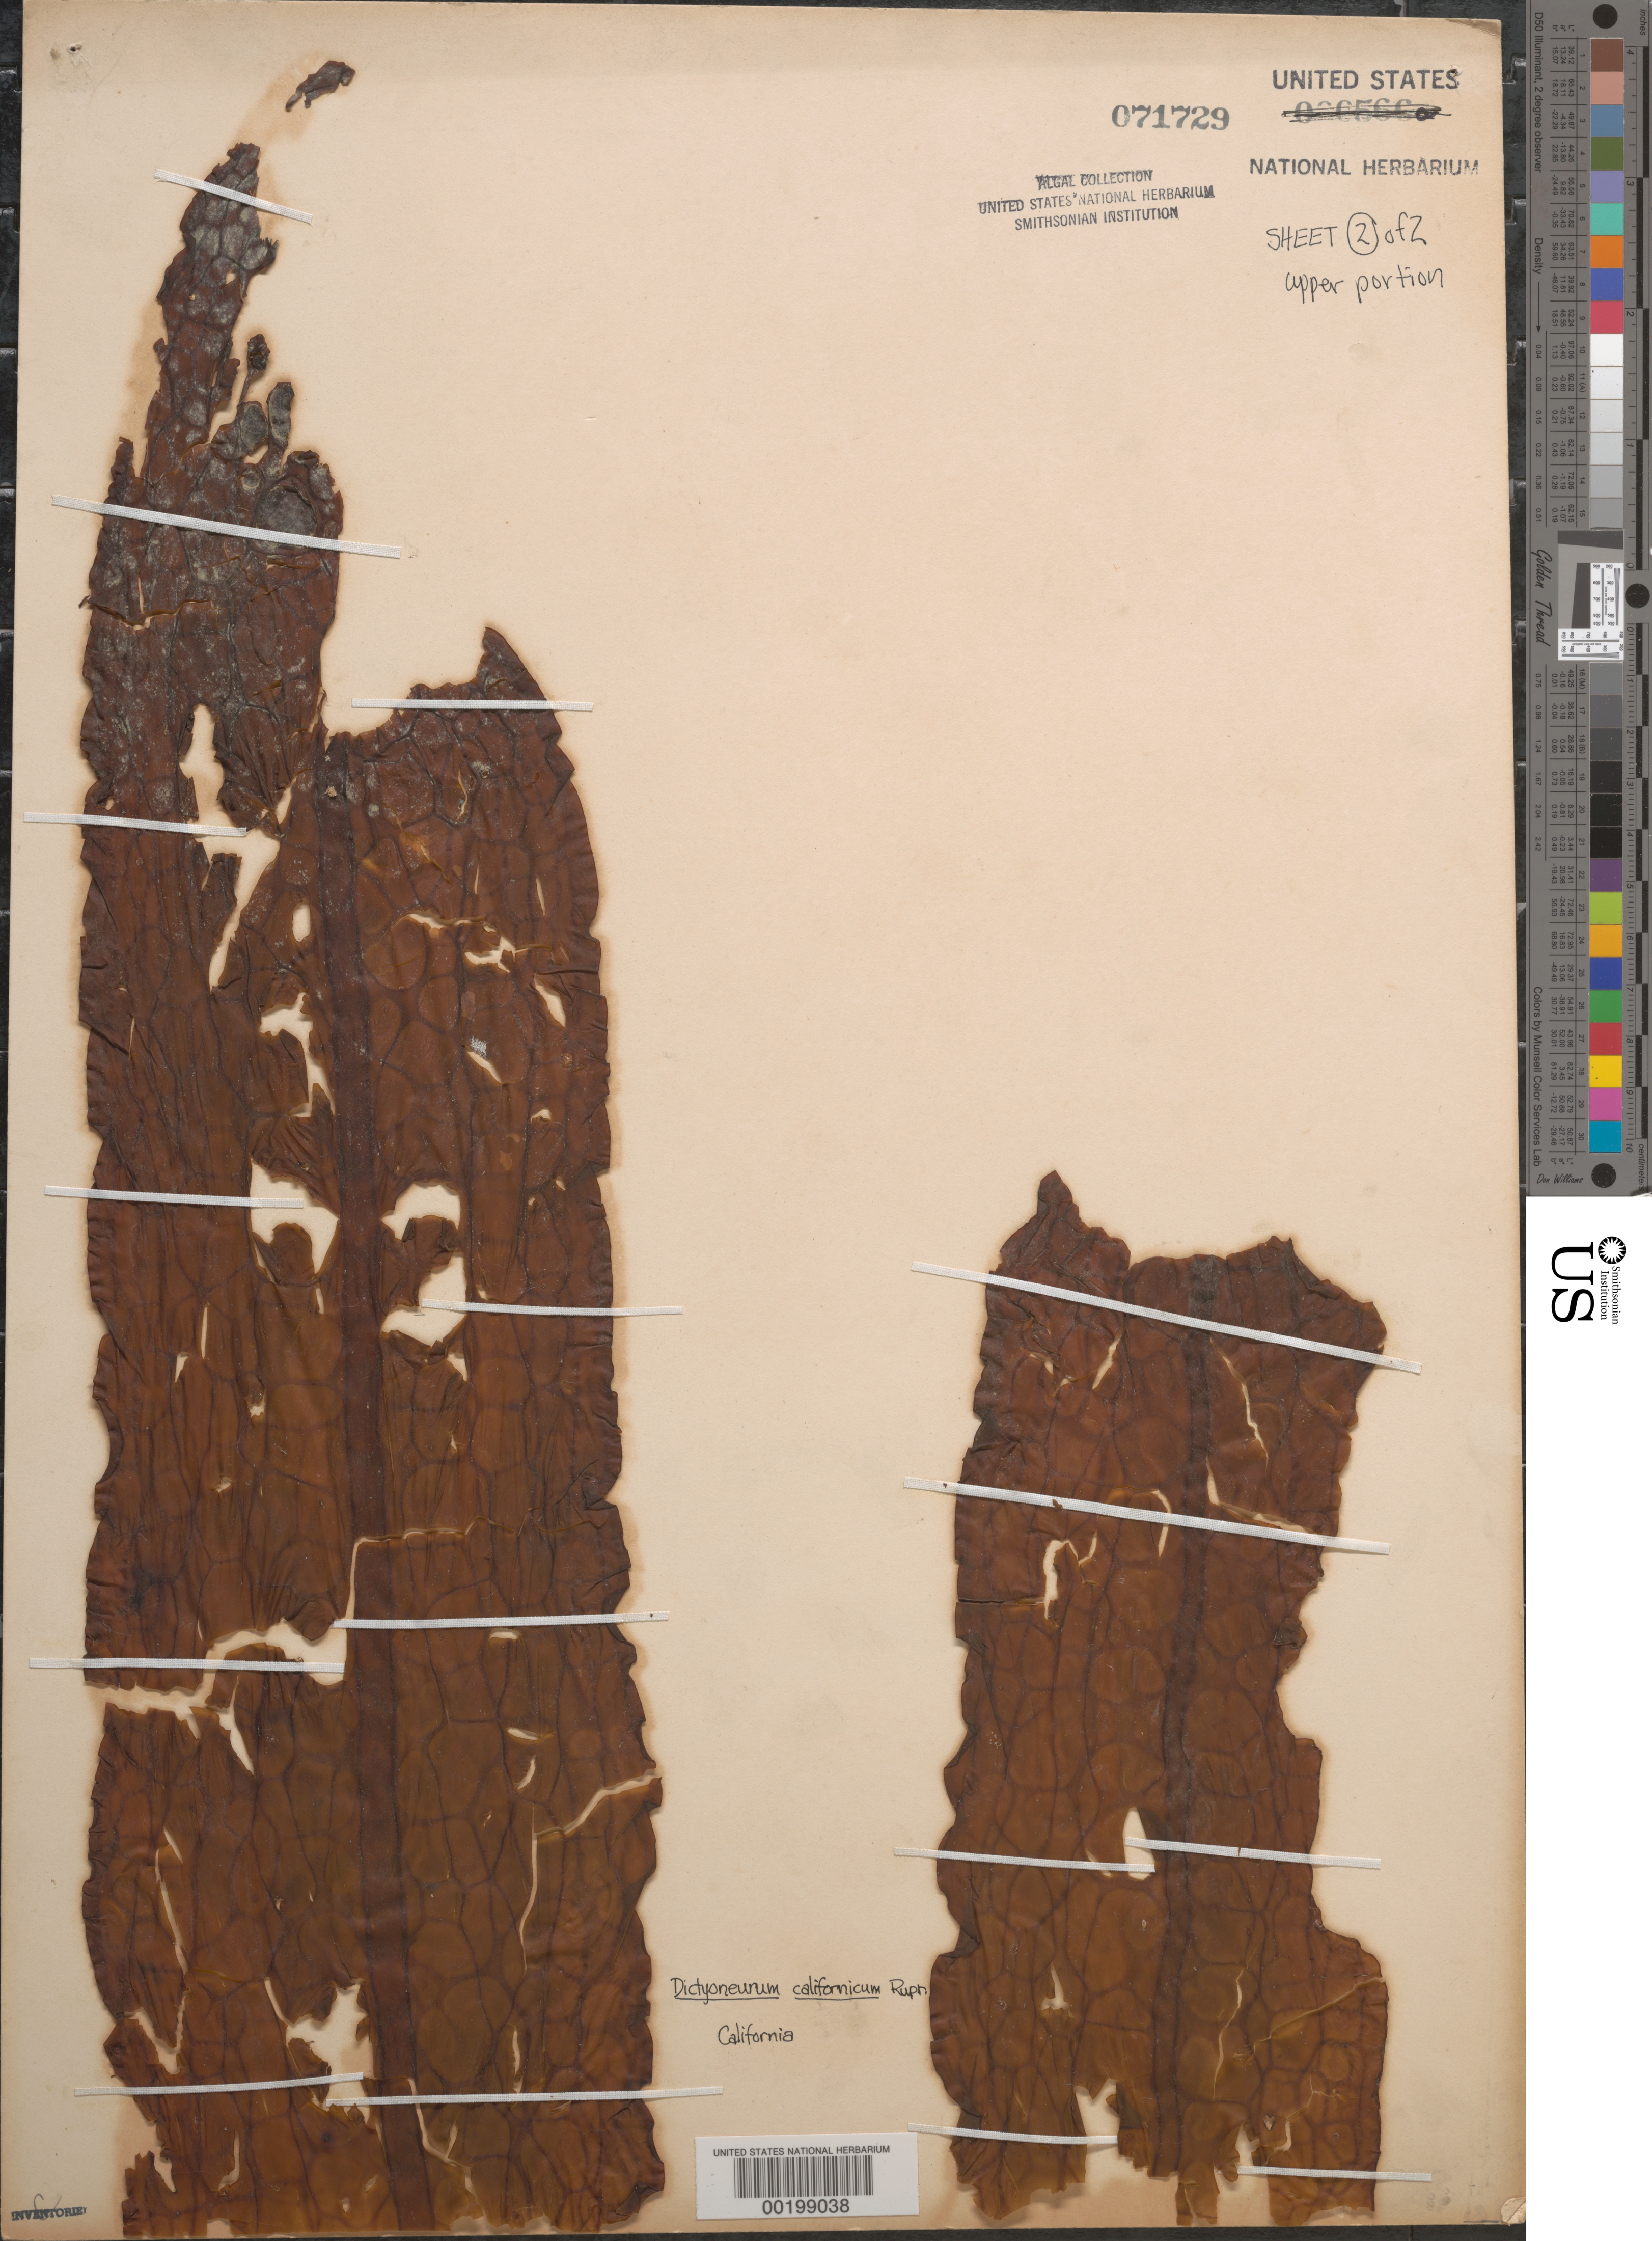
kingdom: Chromista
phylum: Ochrophyta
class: Phaeophyceae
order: Laminariales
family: Costariaceae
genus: Dictyoneurum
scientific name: Dictyoneurum californicum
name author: Rupr.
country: United States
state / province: California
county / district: San Diego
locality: False Bay, San Diego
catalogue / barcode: US 71729